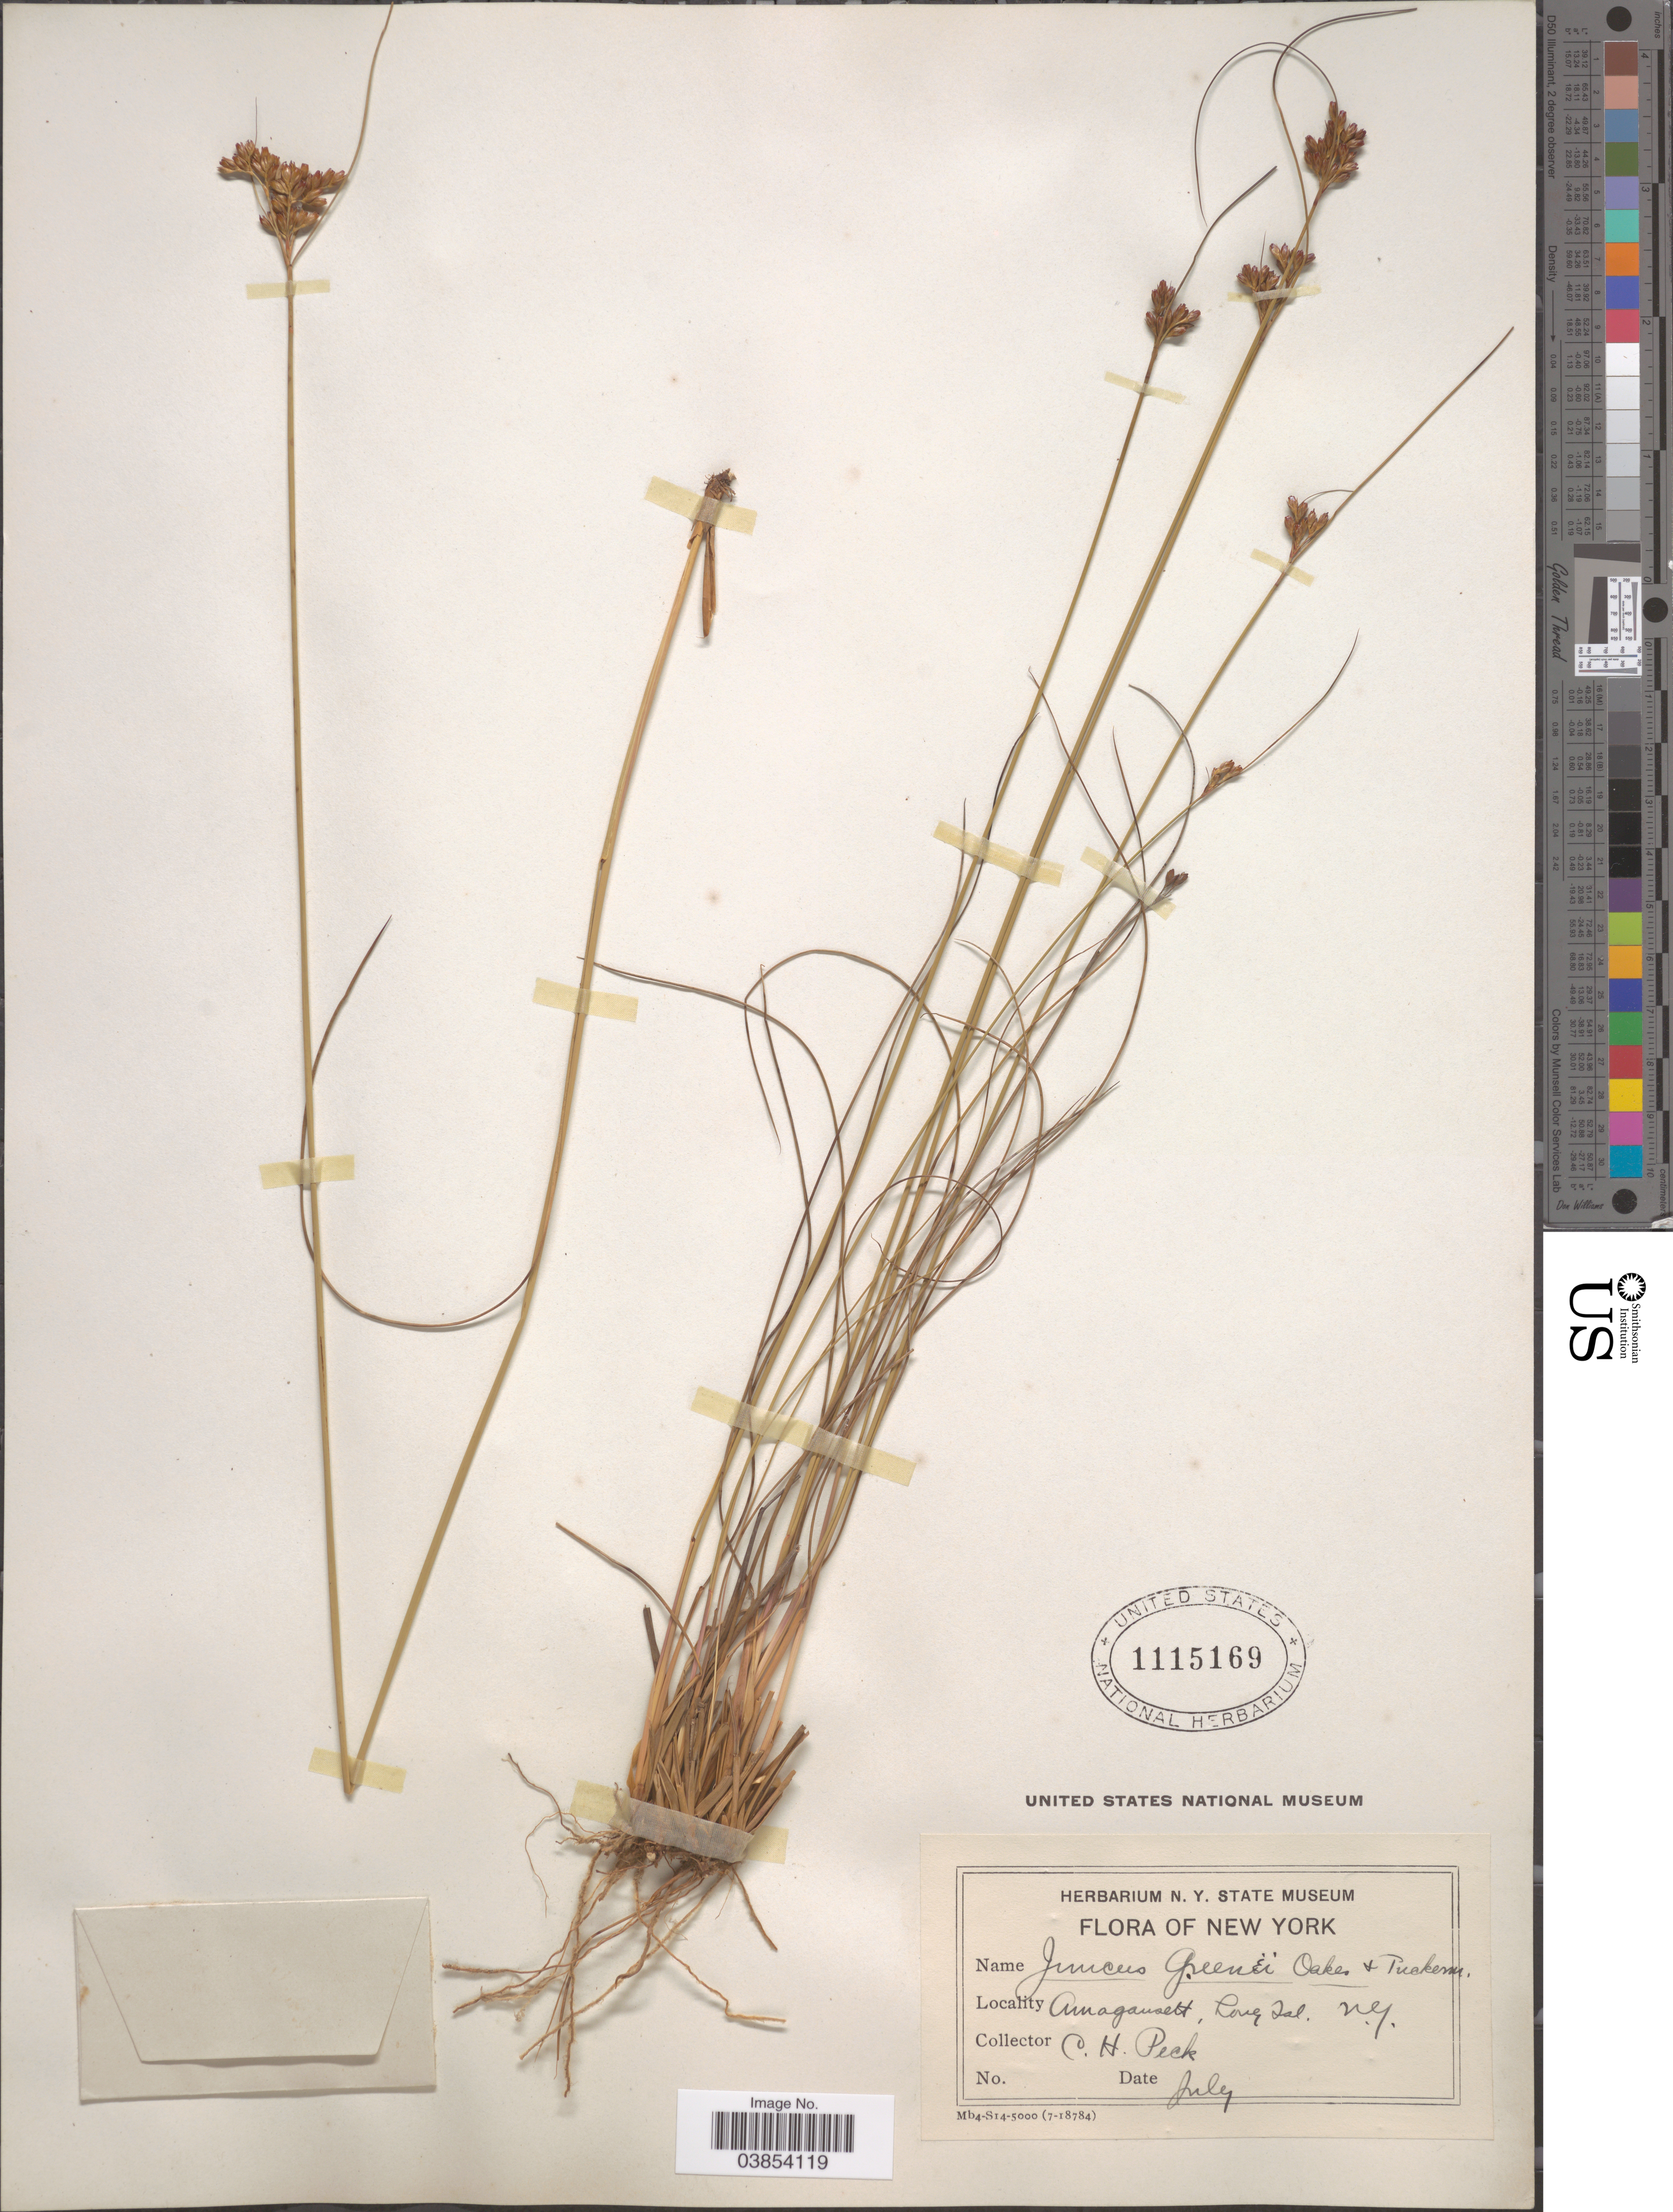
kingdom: Plantae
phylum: Tracheophyta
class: Liliopsida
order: Poales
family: Juncaceae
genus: Juncus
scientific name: Juncus greenei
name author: Oakes & Tuck.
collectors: C. H. Peck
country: United States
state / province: New York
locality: Amagausett, Long Isl.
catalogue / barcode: US 1115169